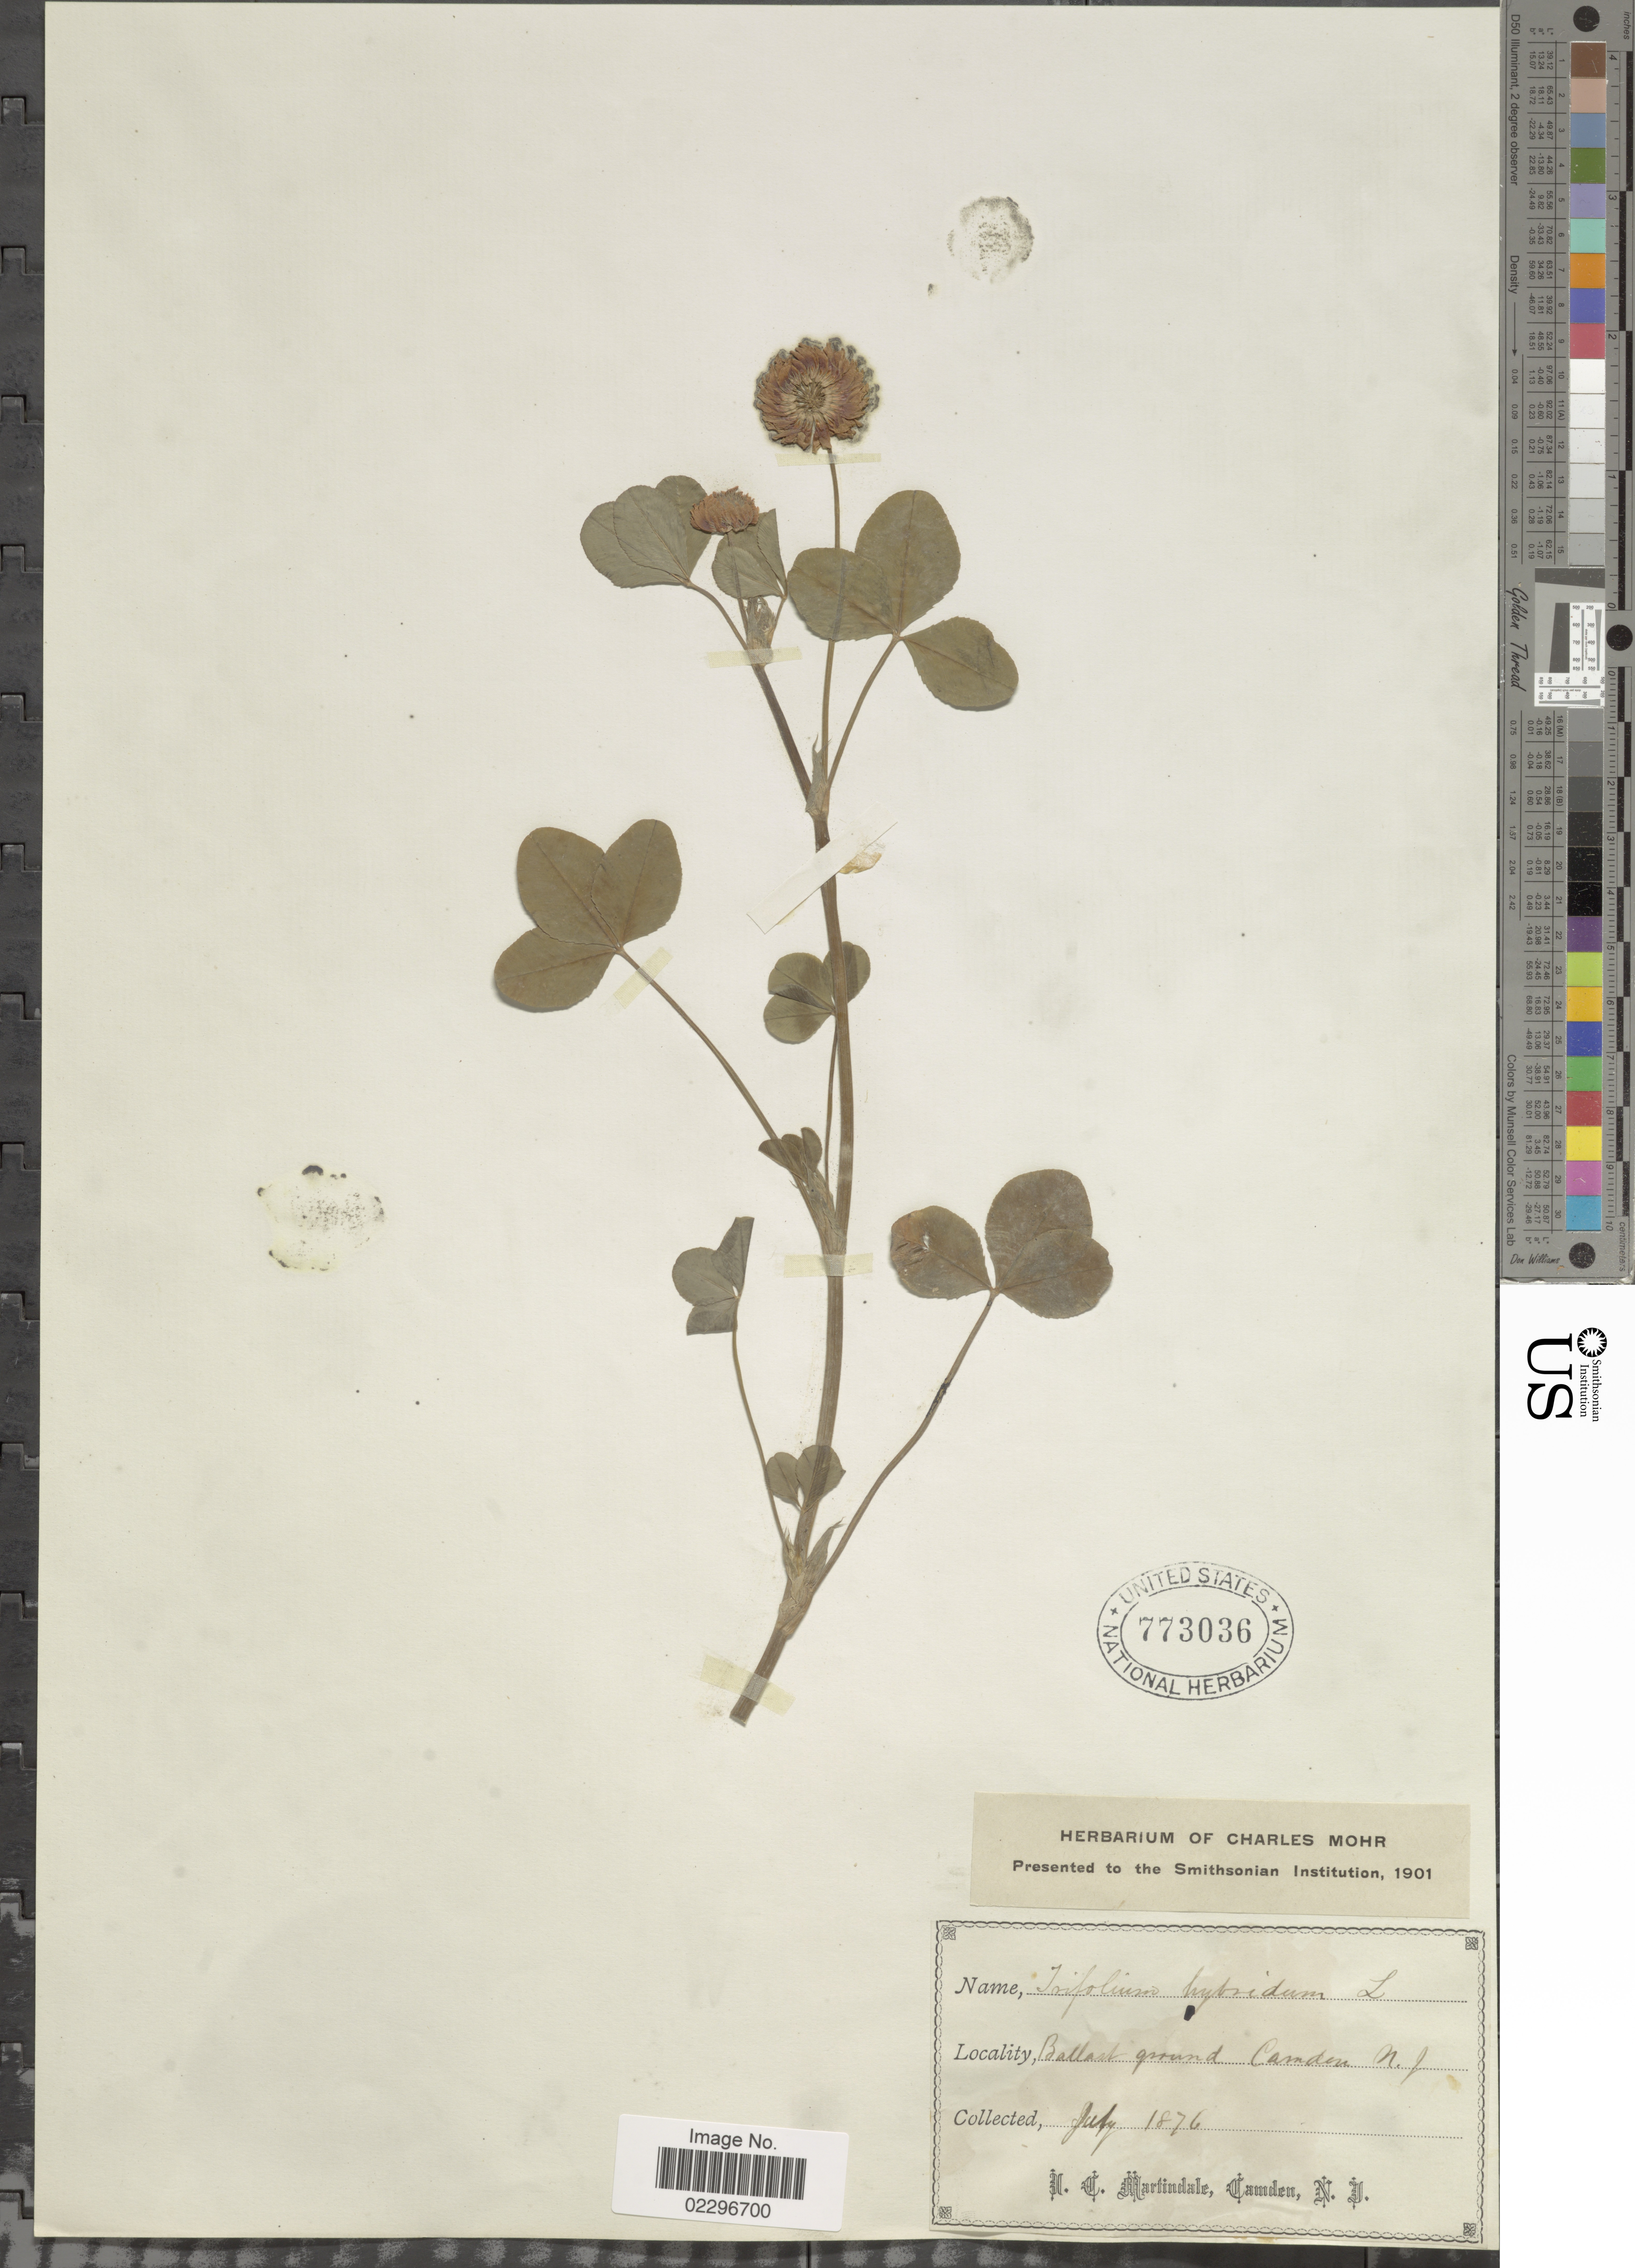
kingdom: Plantae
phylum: Tracheophyta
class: Magnoliopsida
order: Fabales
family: Fabaceae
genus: Trifolium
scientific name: Trifolium hybridum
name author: L.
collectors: I. C. Martindale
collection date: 1876-07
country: United States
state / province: New Jersey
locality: Ballast ground. Camden, N.J.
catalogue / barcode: US 773036